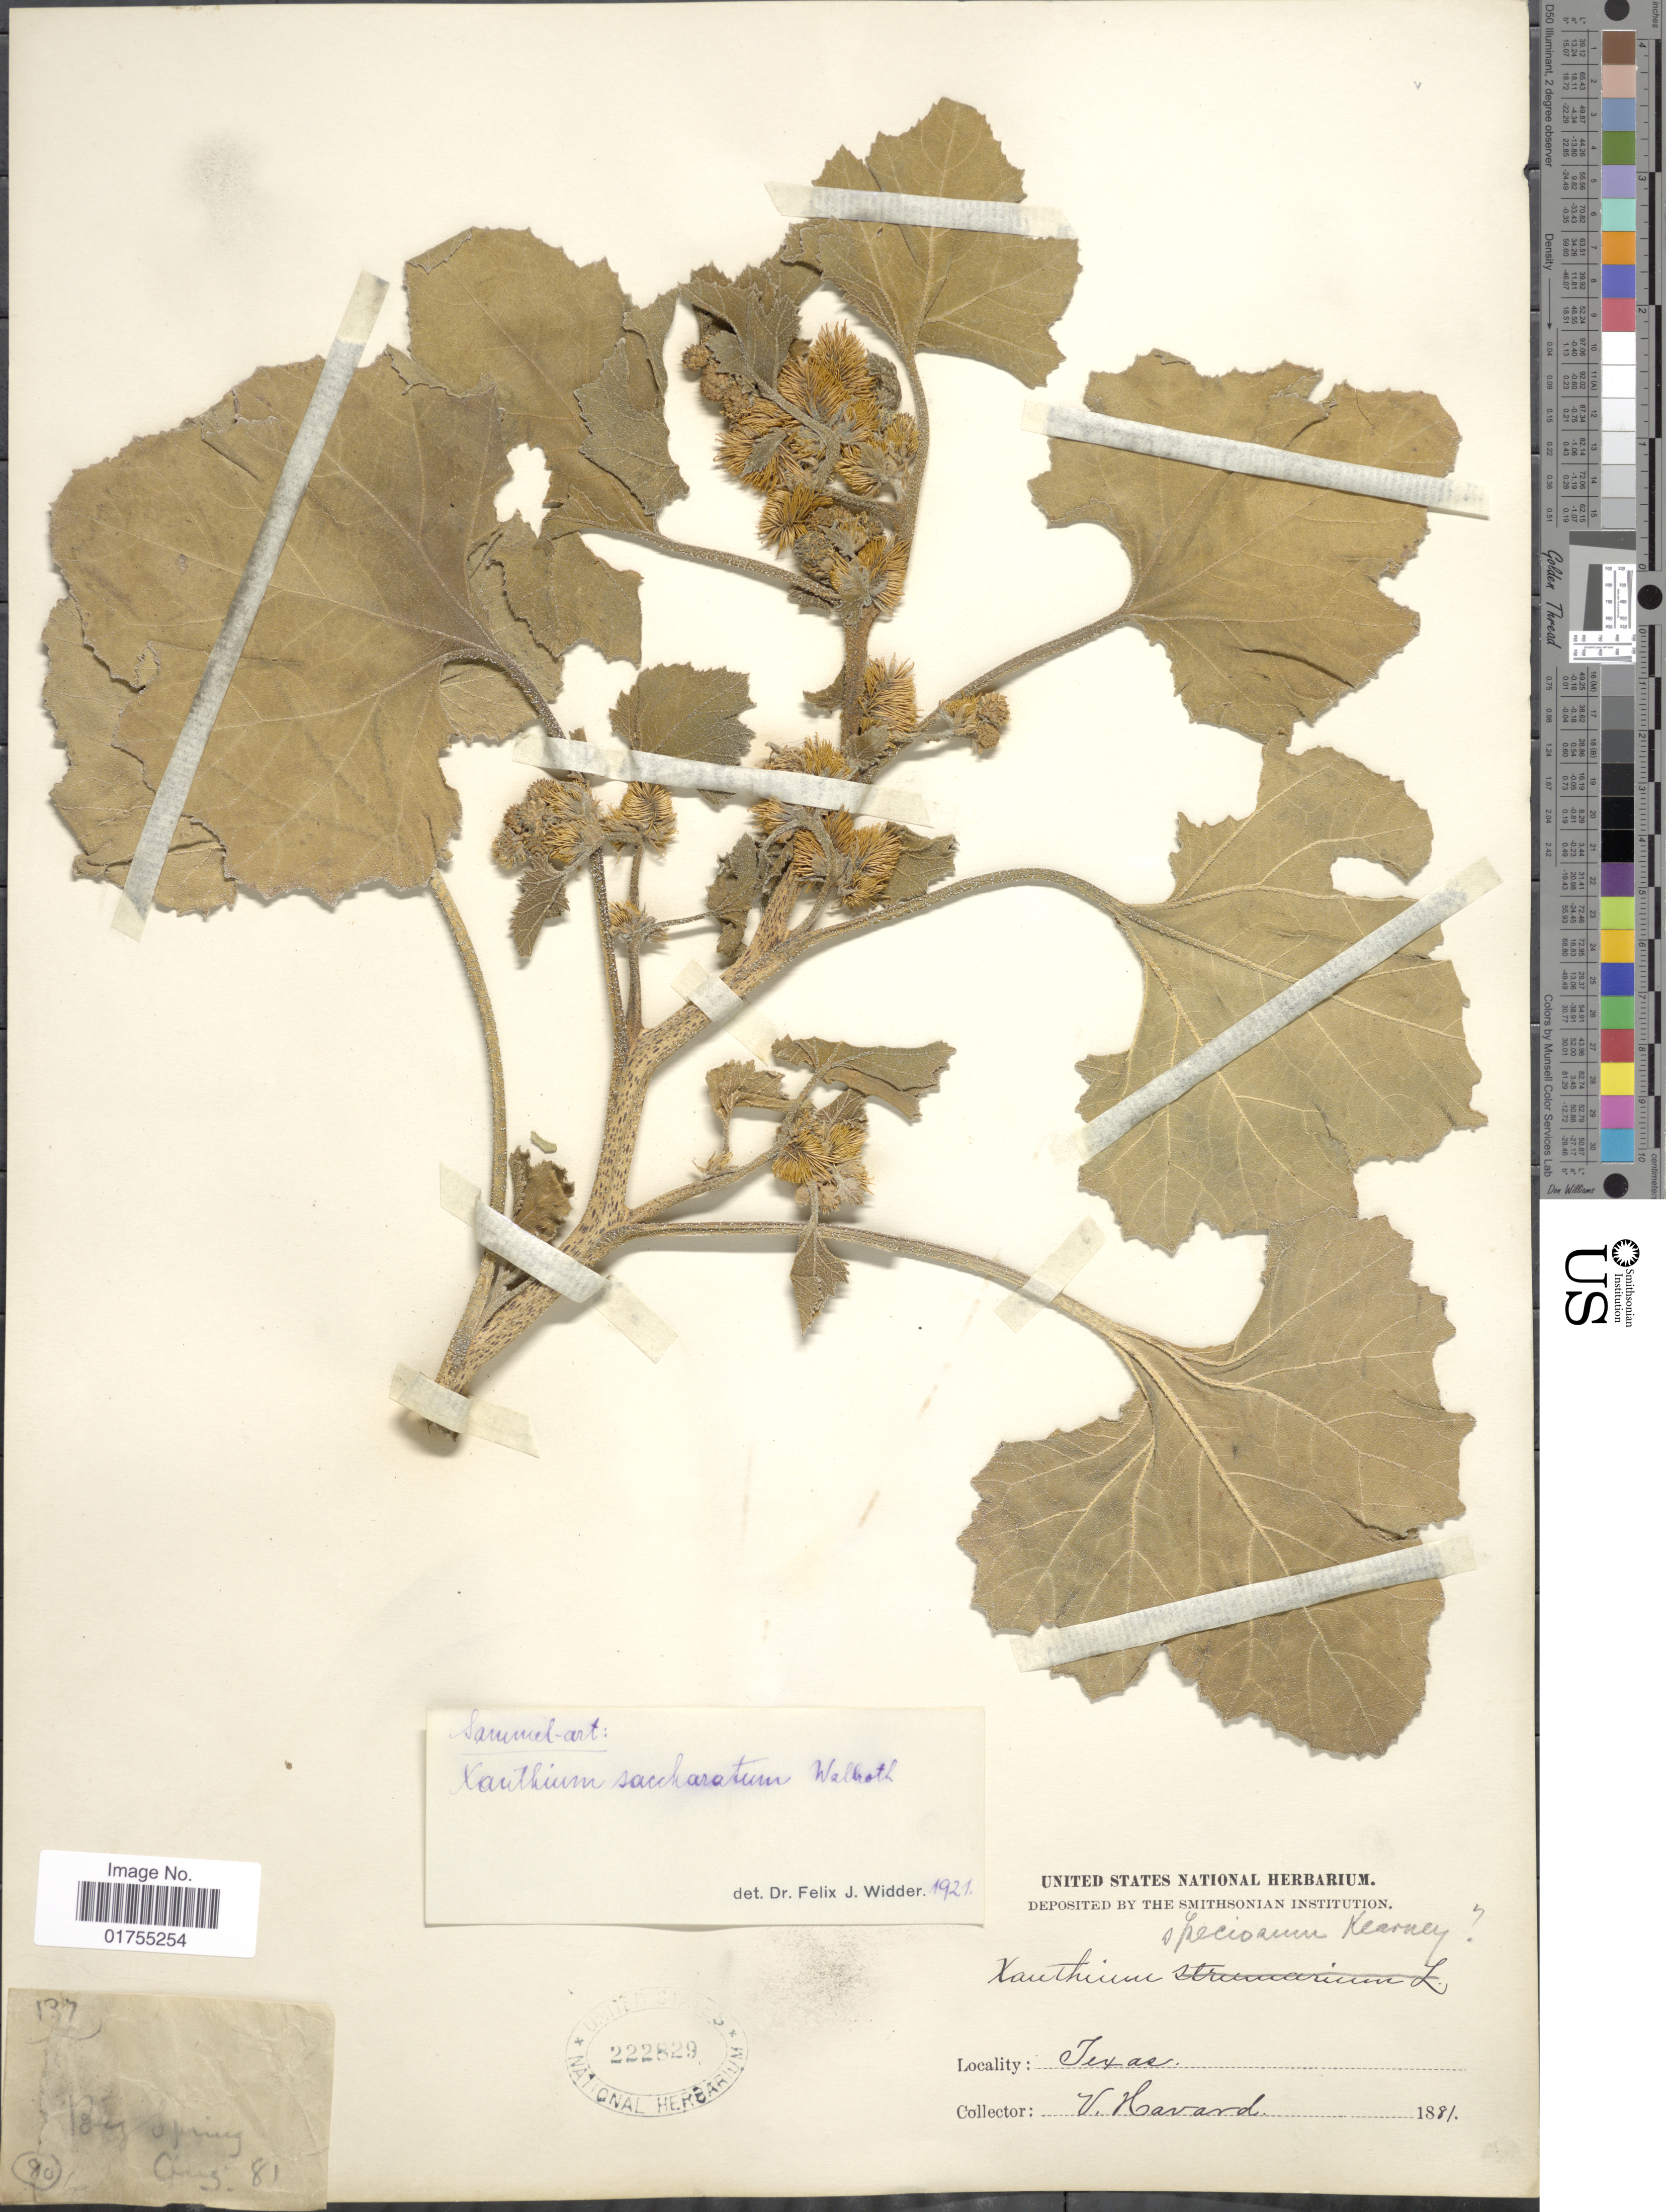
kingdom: Plantae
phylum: Tracheophyta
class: Magnoliopsida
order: Asterales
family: Asteraceae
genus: Xanthium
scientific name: Xanthium strumarium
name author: L.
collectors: V. Havard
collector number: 137?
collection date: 1881-08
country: United States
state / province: Texas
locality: By Spring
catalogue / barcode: US 22829